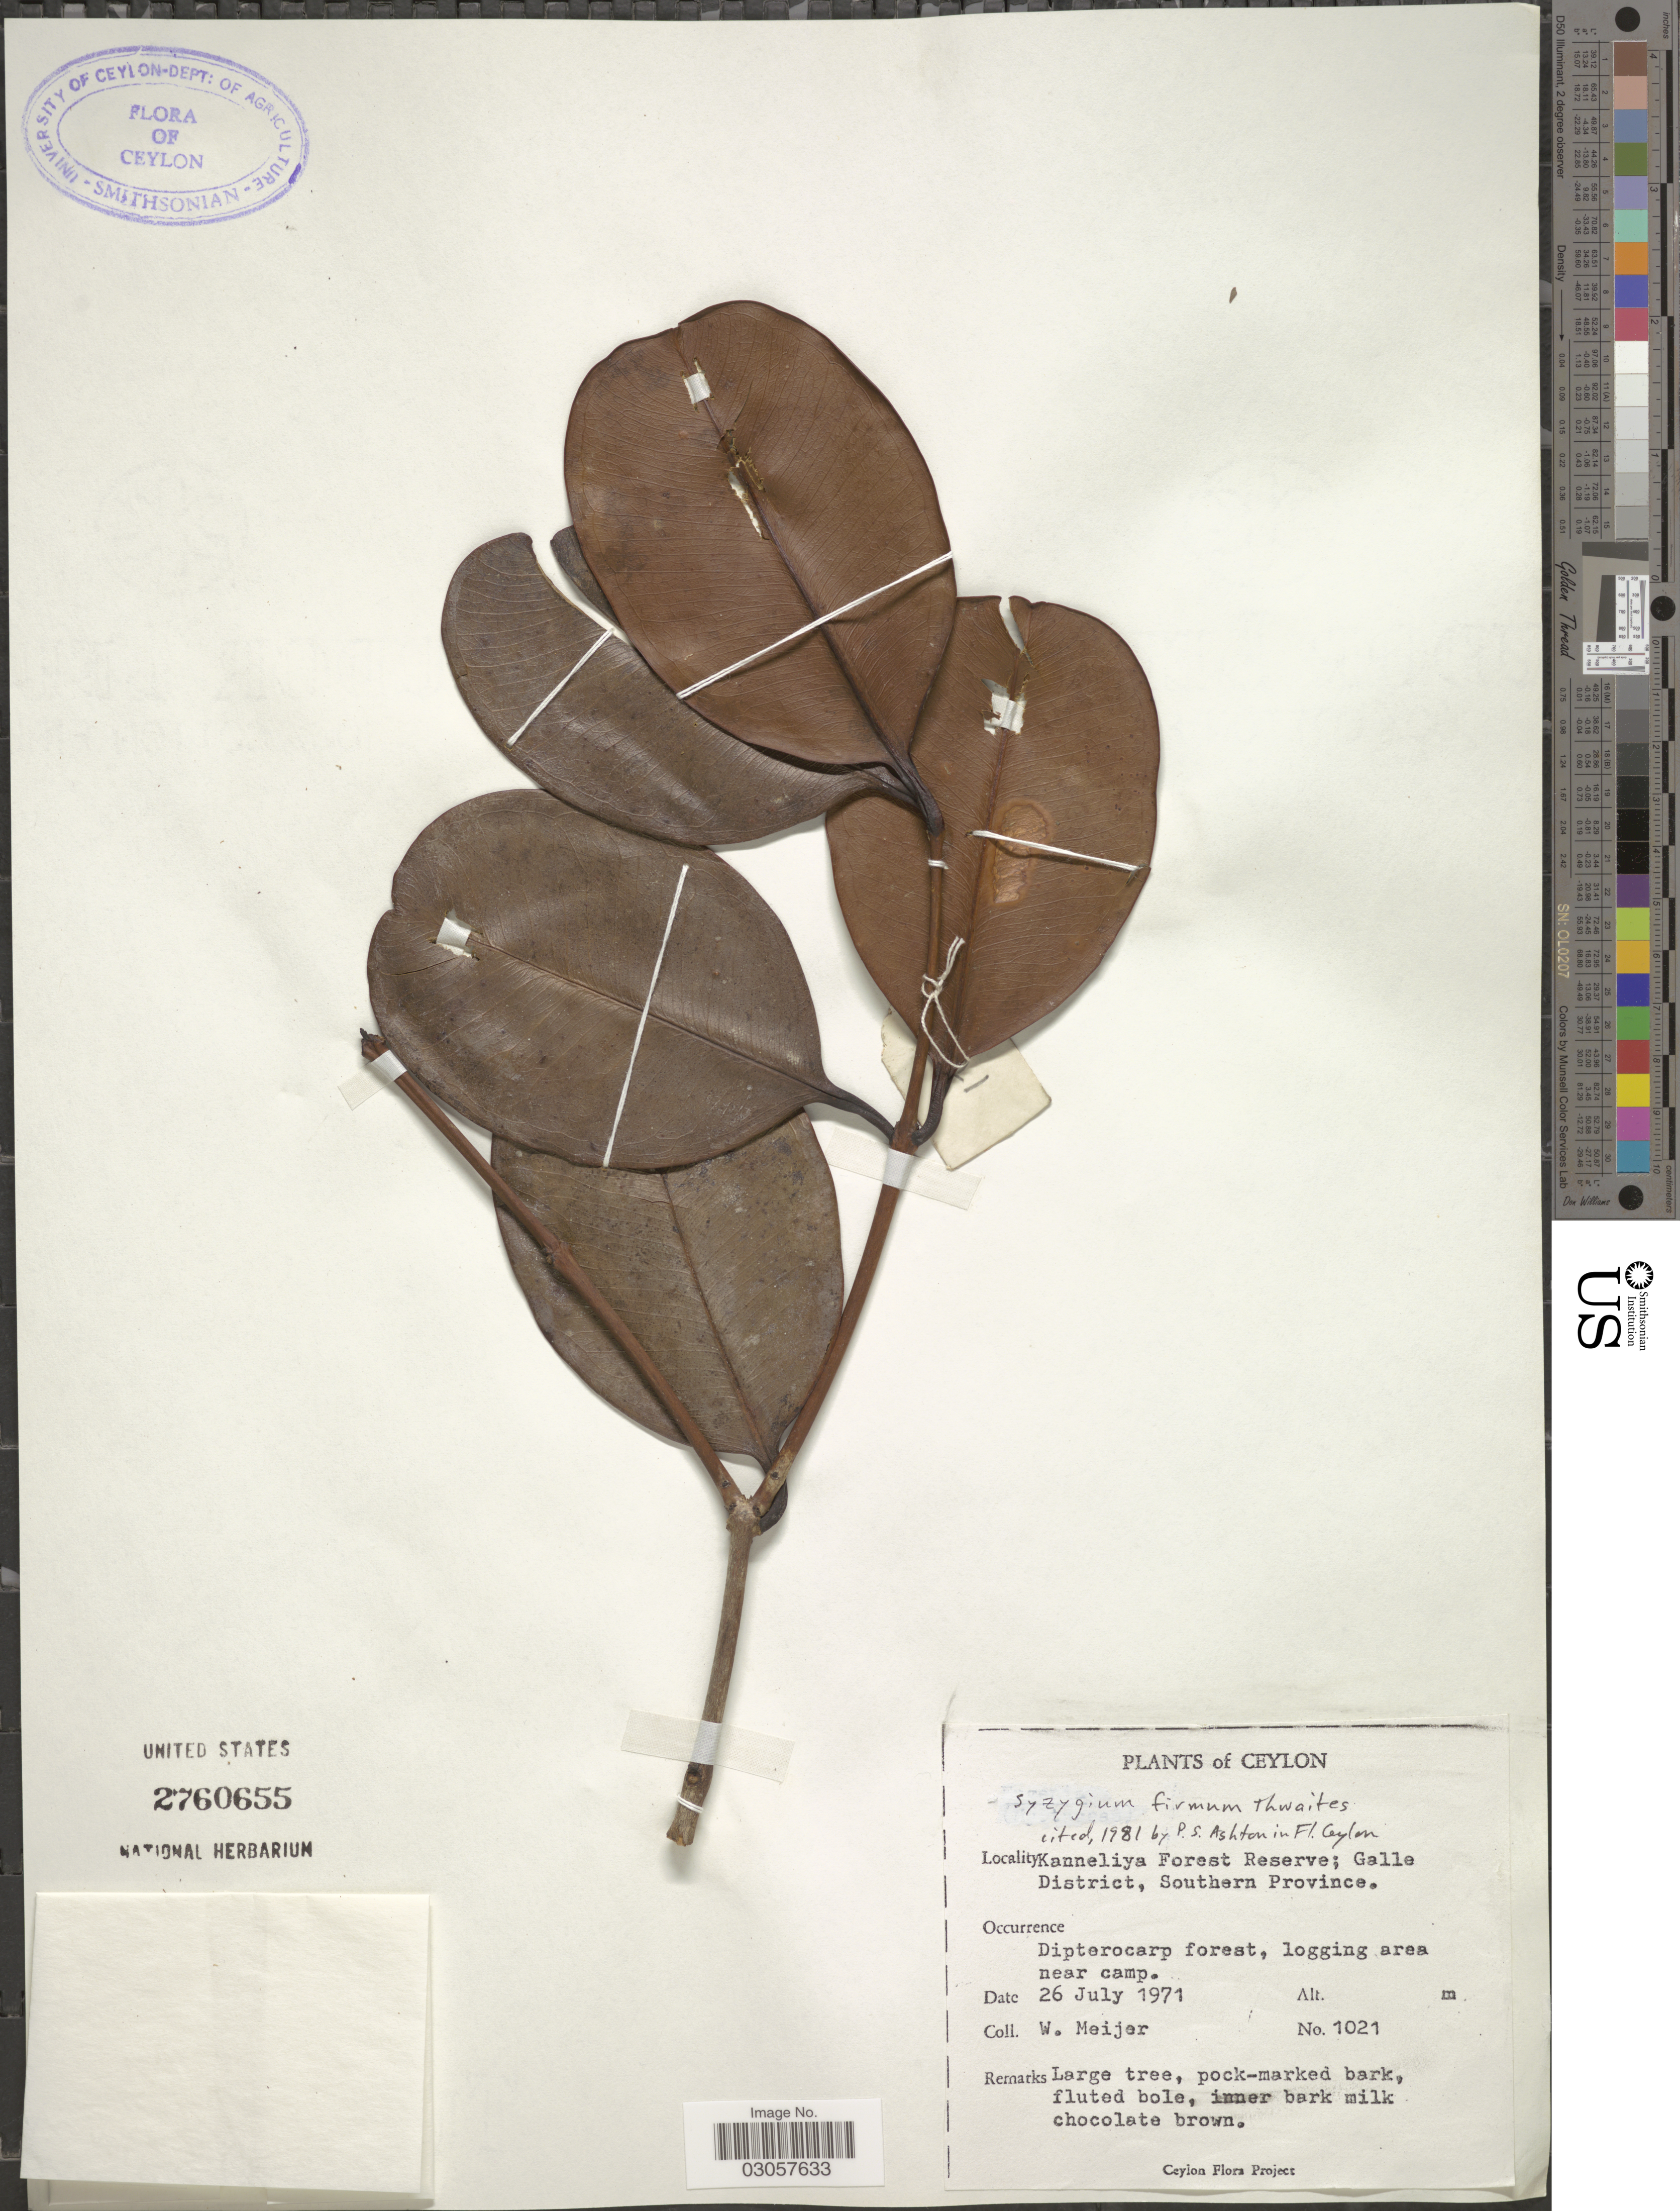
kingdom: Plantae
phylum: Tracheophyta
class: Magnoliopsida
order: Myrtales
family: Myrtaceae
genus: Syzygium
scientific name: Syzygium firmum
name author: (Blume) Thwaites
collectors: W. Meijer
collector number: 1021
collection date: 1971-07-26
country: Sri Lanka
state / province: Southern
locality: Ceylon. Kanneliya Forest Reserve; Galle District.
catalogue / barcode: US 2760655